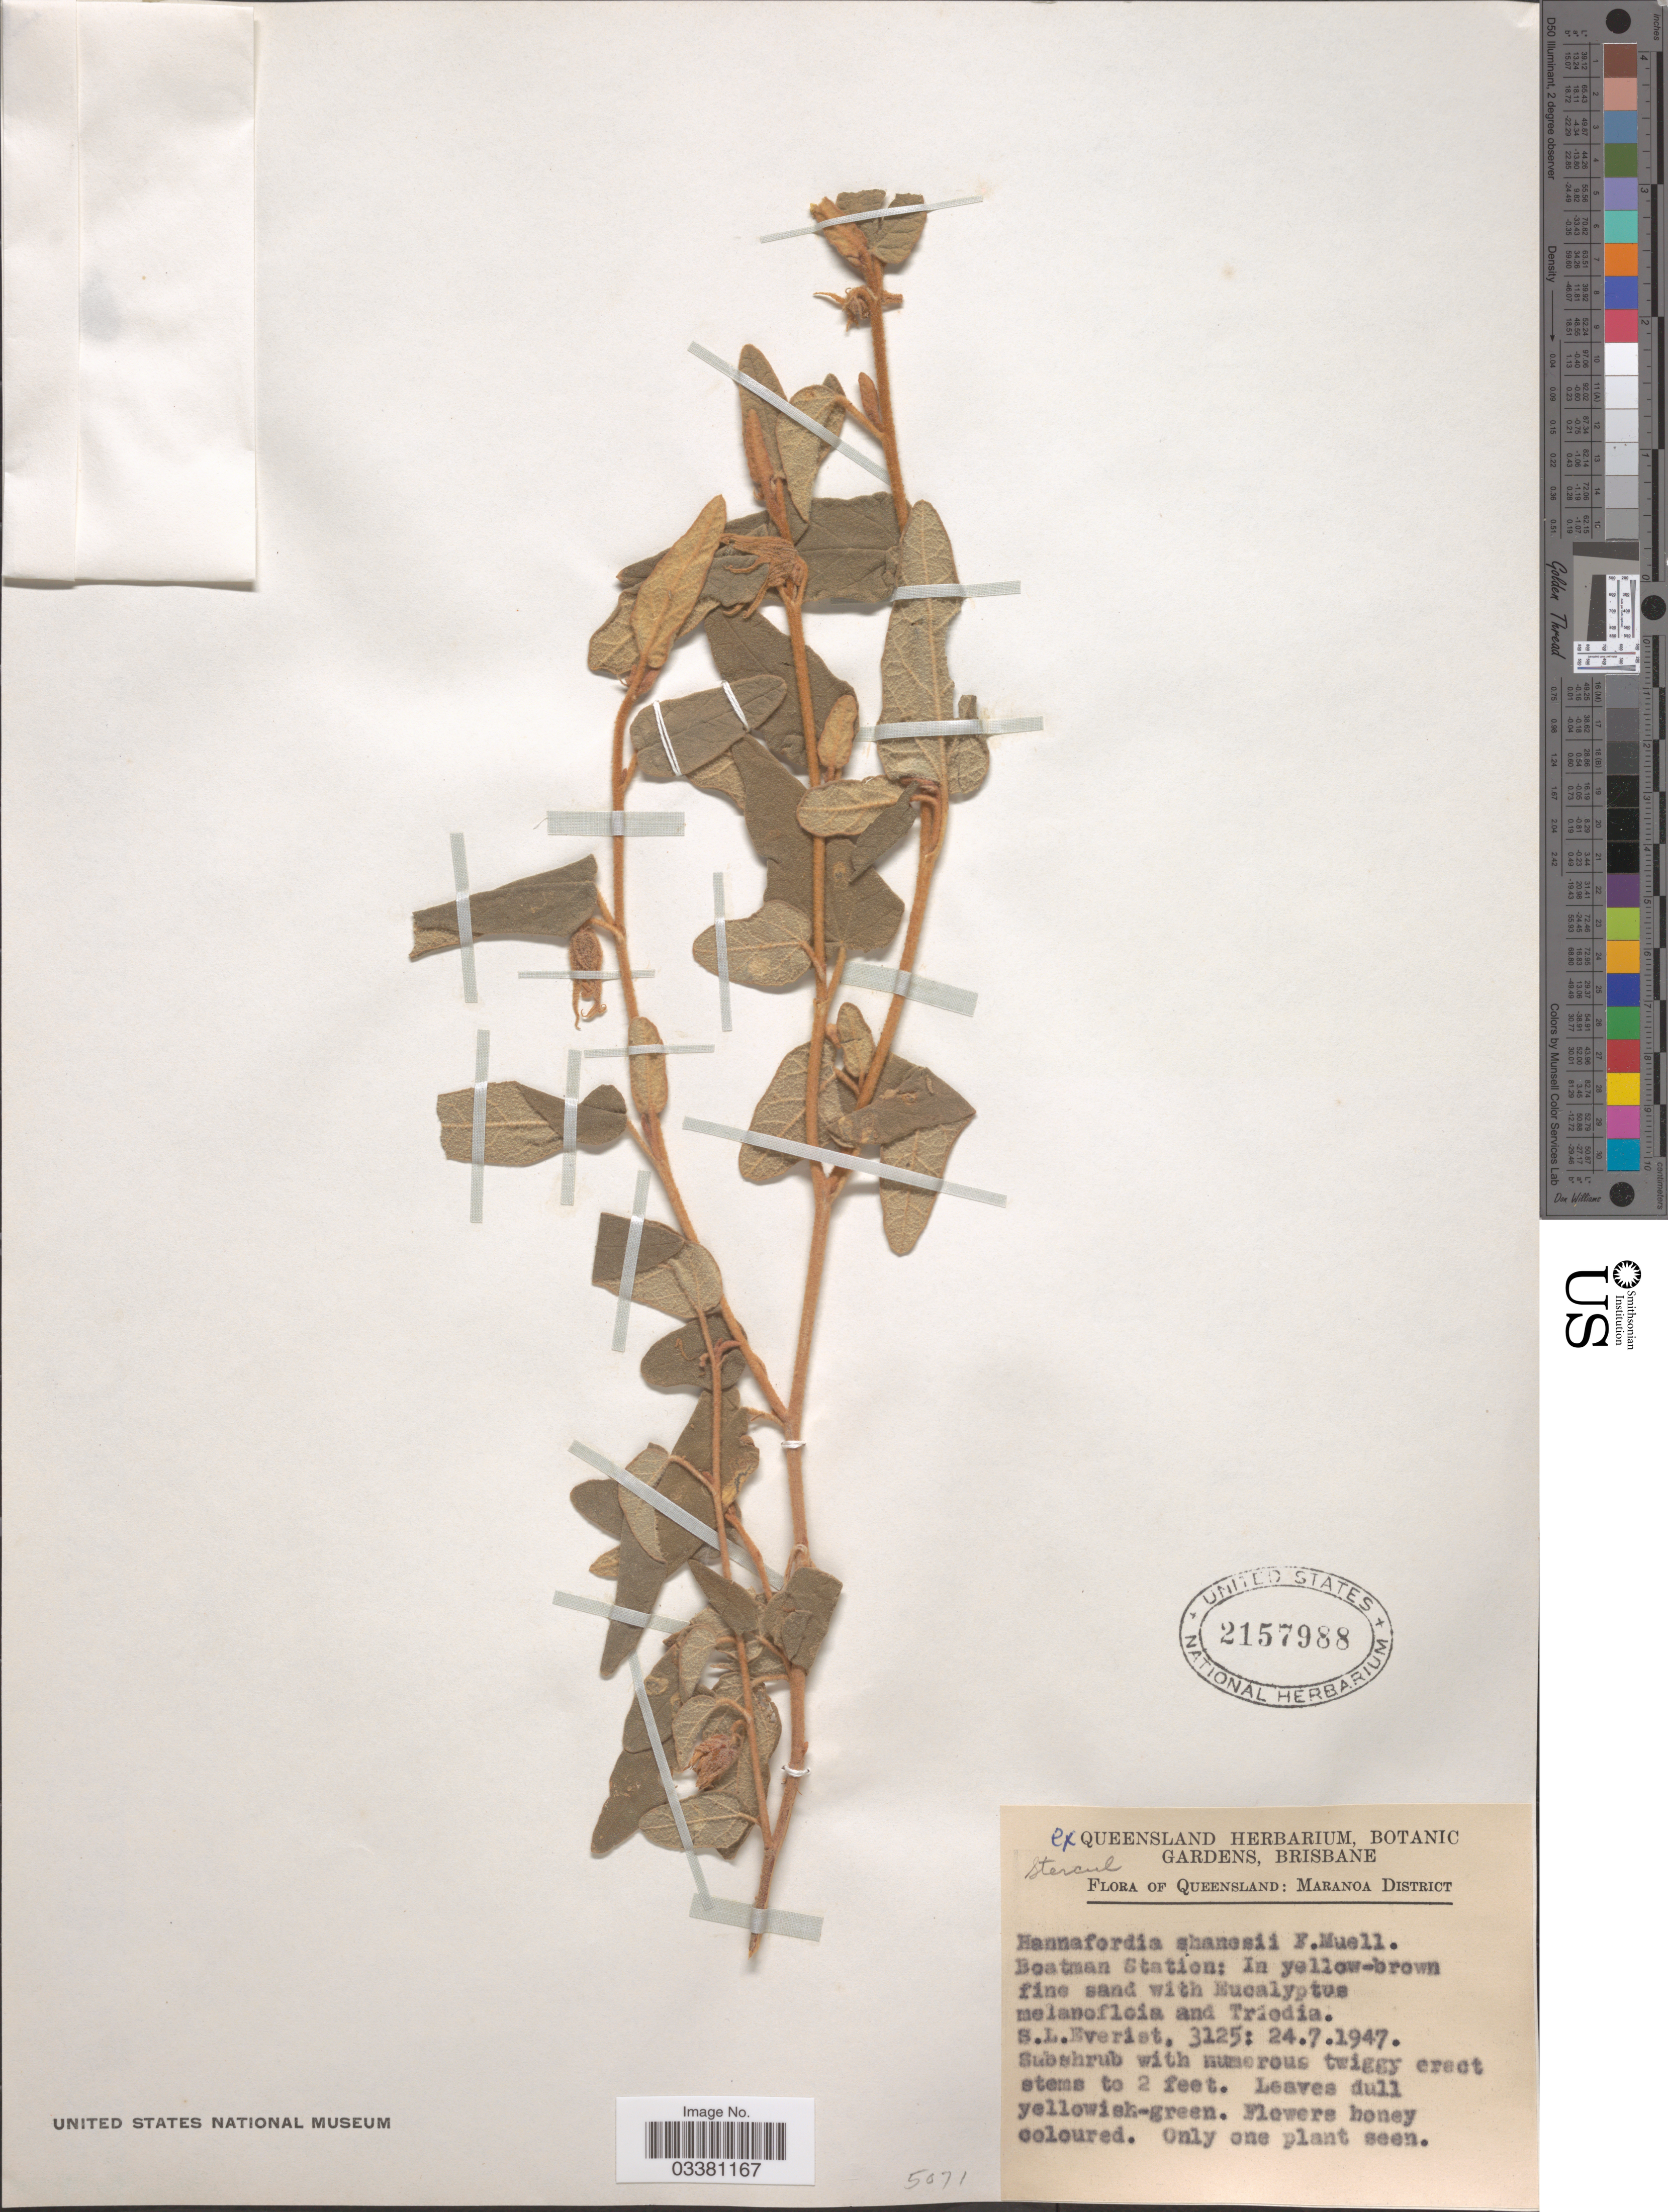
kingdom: Plantae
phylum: Tracheophyta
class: Magnoliopsida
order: Malvales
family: Malvaceae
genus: Hannafordia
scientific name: Hannafordia shanesii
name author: F. Muell.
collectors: S. Everist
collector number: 3125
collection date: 1947-07-24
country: Australia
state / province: Queensland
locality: Maranoa District. Boatman Station.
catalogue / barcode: US 2157988